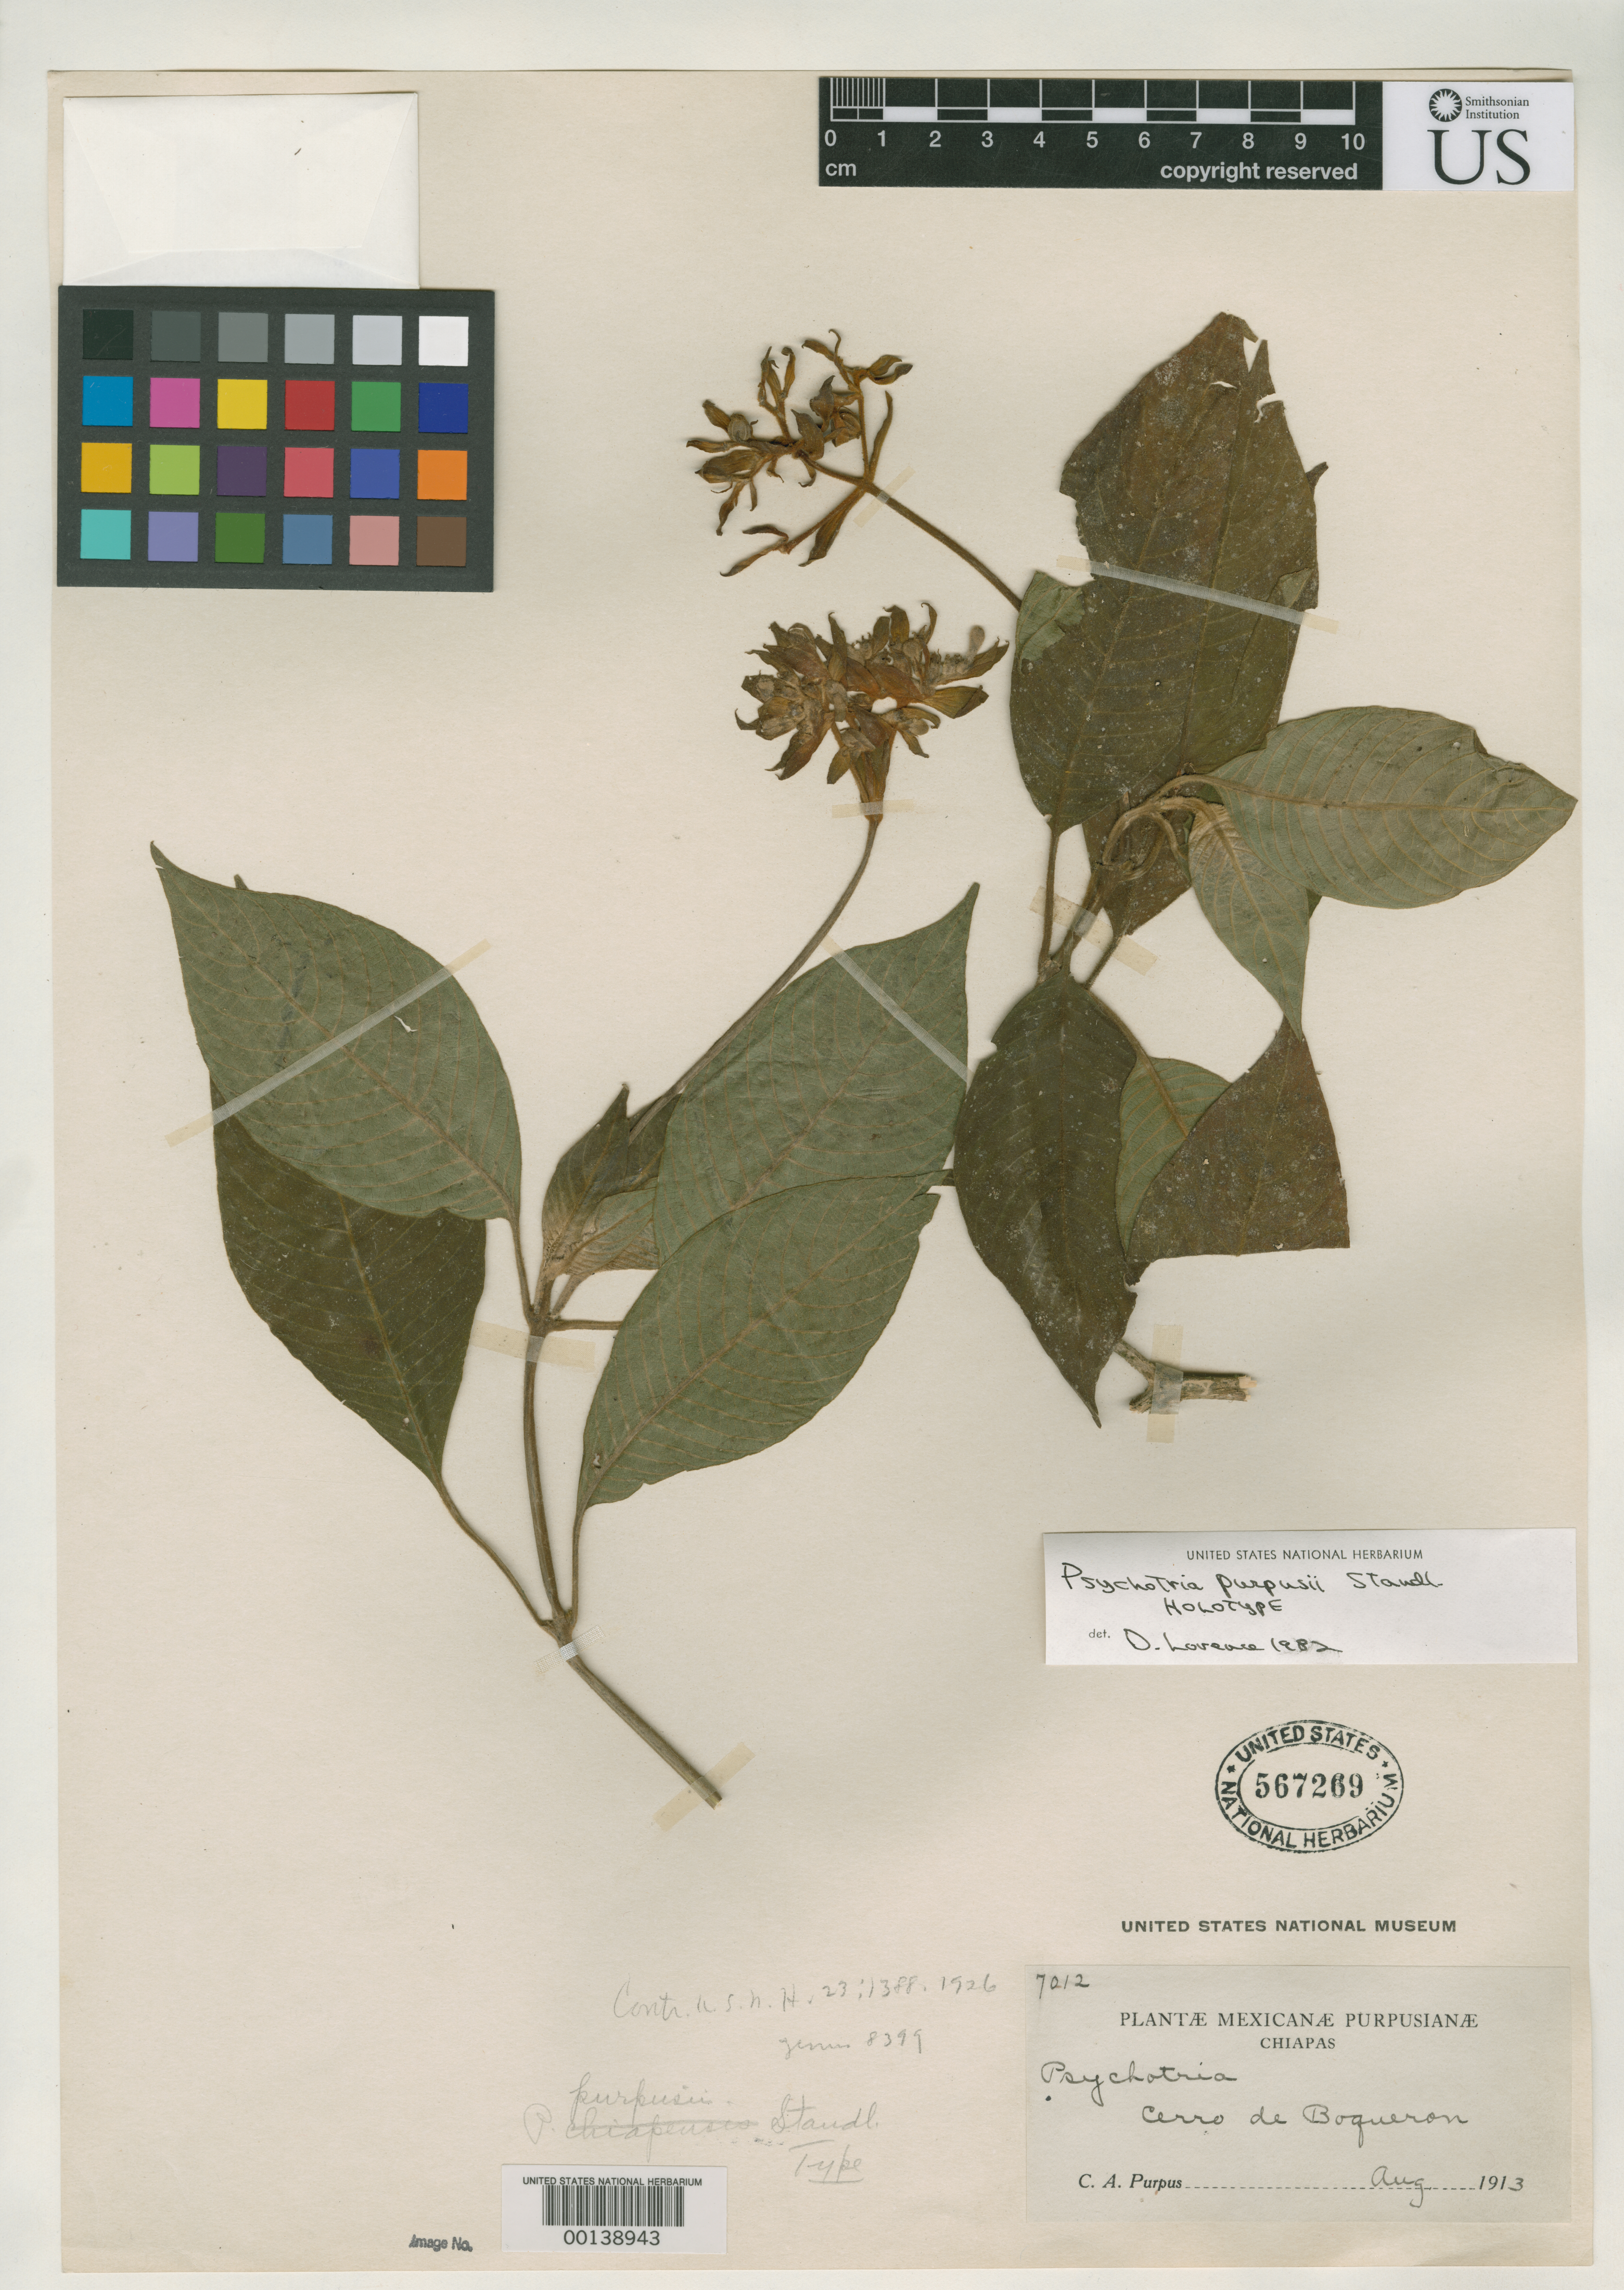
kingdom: Plantae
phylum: Tracheophyta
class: Magnoliopsida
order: Gentianales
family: Rubiaceae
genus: Psychotria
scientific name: Psychotria purpusii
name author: Standl.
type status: Holotype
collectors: C. A. Purpus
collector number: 7012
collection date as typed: Aug 1913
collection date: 1913-08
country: Mexico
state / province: Chiapas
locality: Cerro de Boqueron.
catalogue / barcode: US 567269